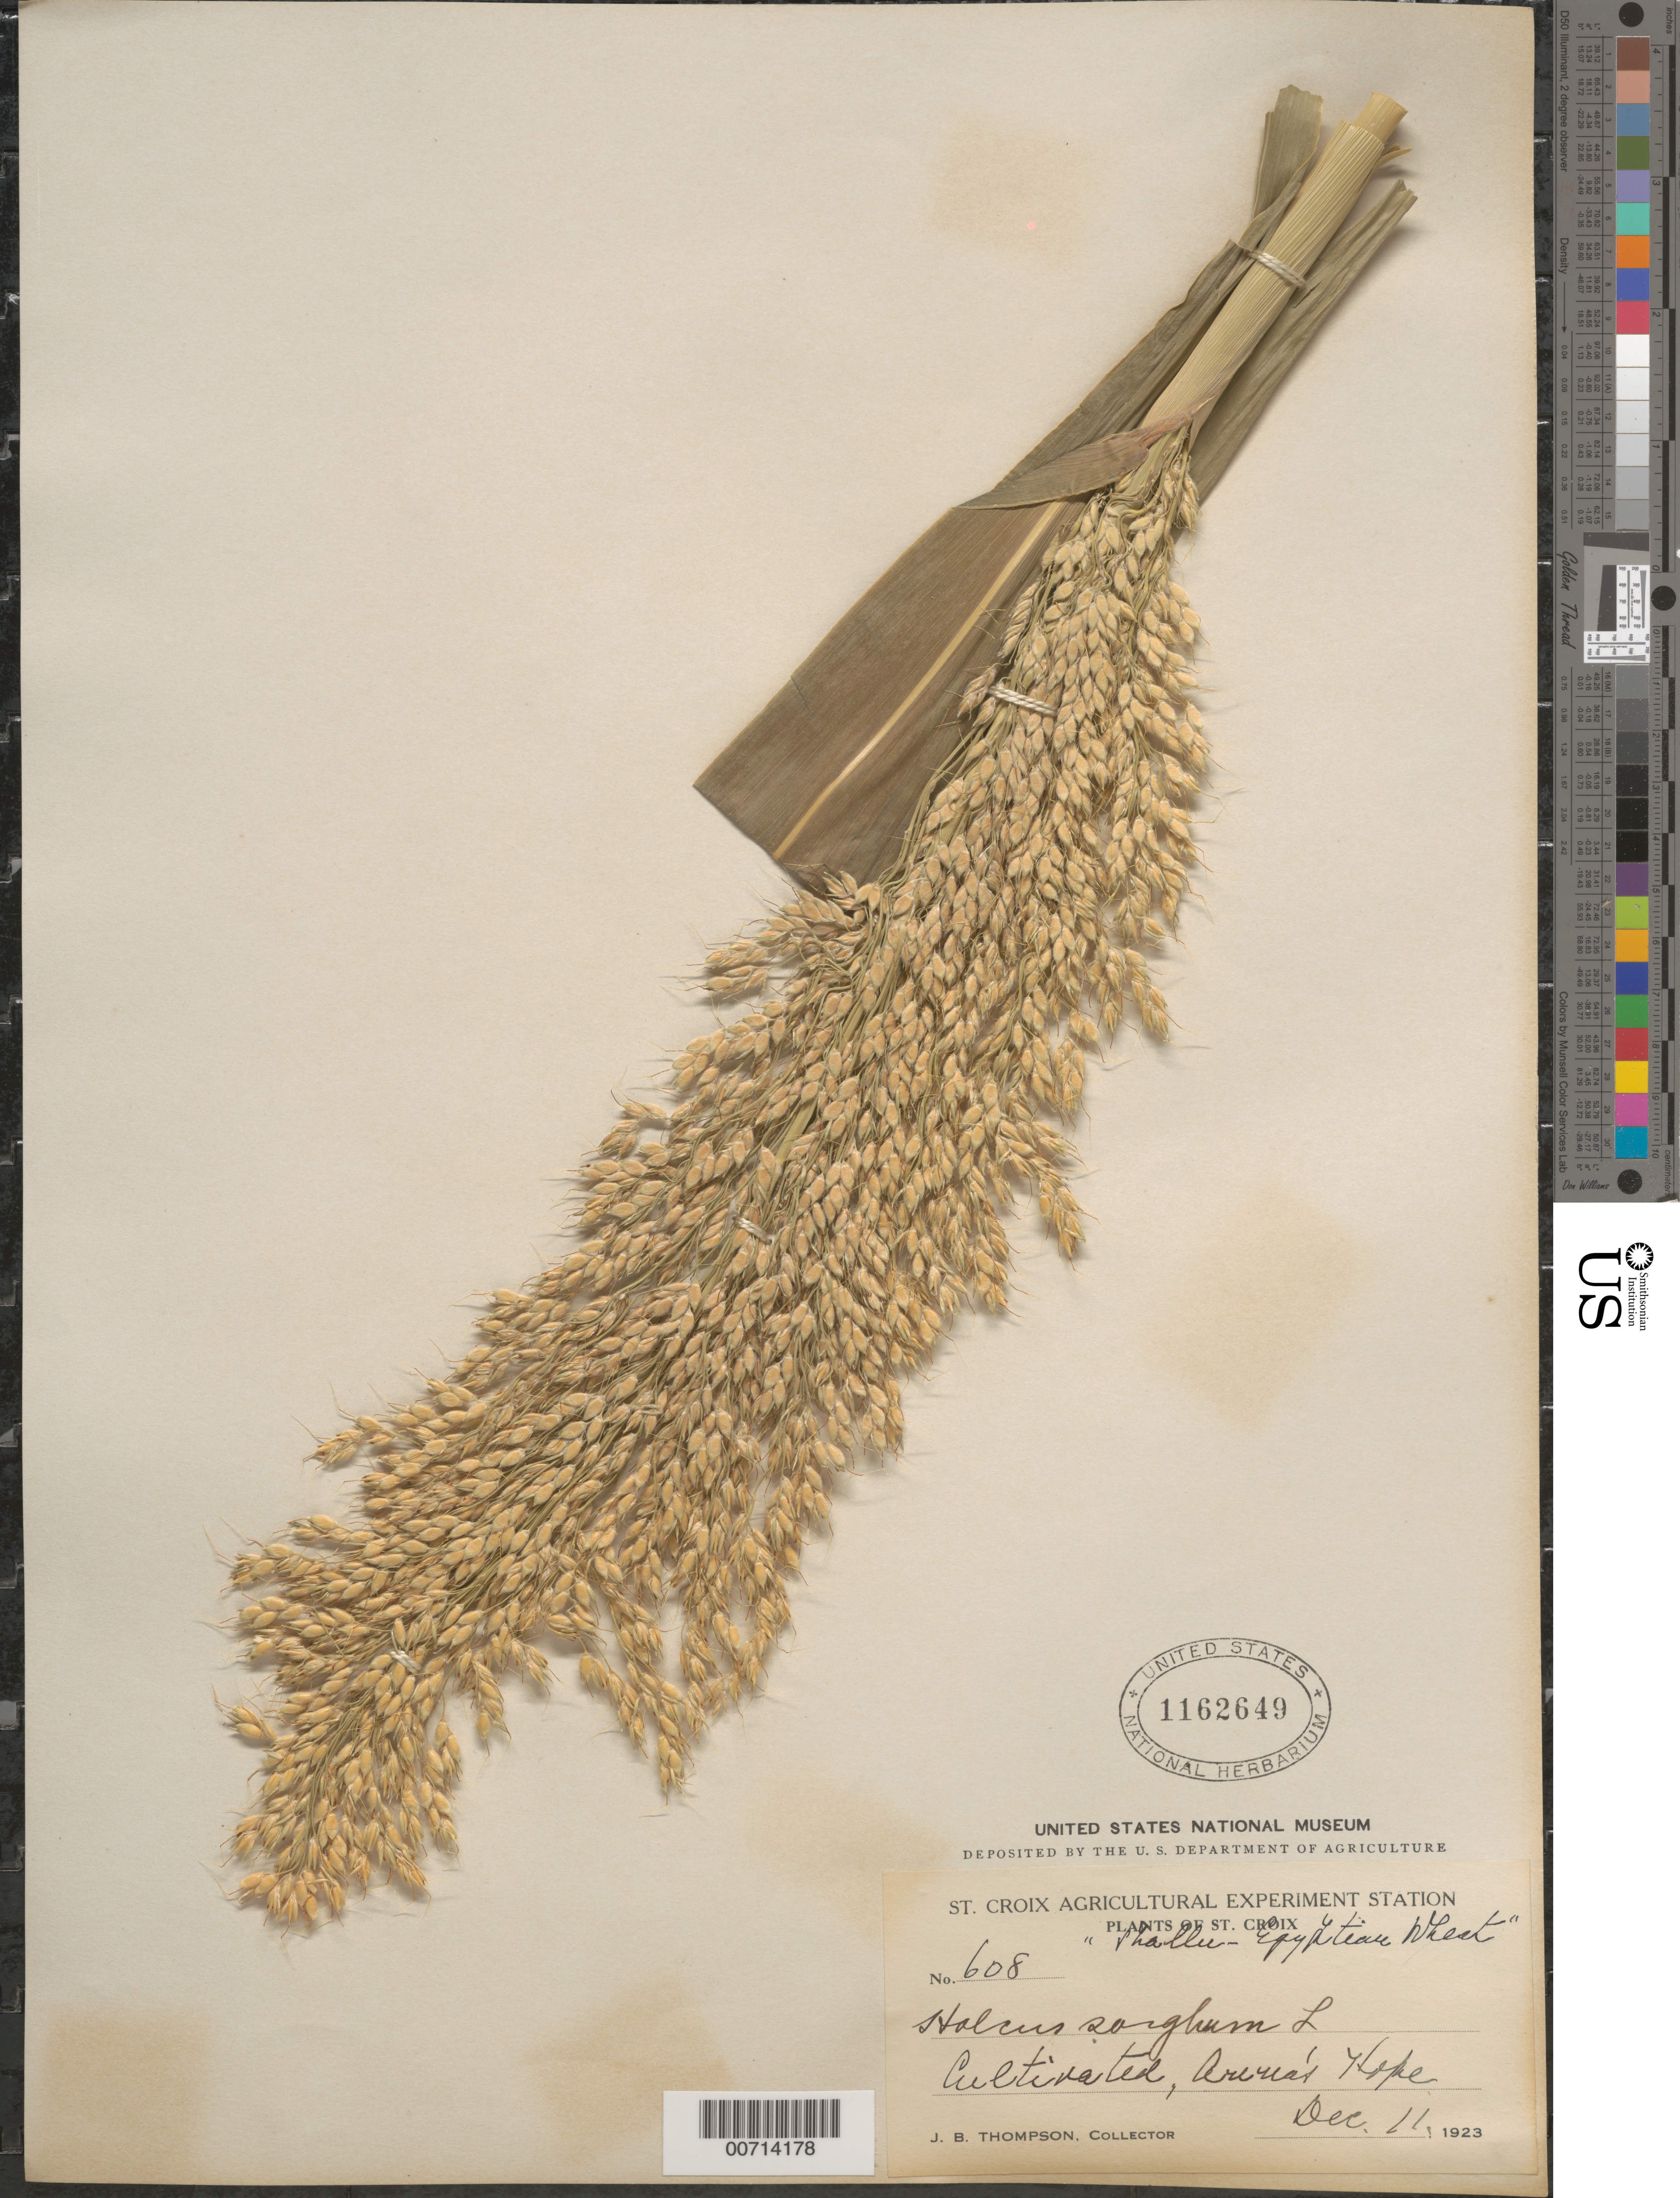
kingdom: Plantae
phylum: Tracheophyta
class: Liliopsida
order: Poales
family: Poaceae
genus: Sorghum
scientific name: Sorghum bicolor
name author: (L.) Moench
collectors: J. B. Thompson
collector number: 608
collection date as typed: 11 Dec 1923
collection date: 1923-12-11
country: U.S. Virgin Islands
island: St. Croix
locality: Anna's Hope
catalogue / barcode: US 1162649